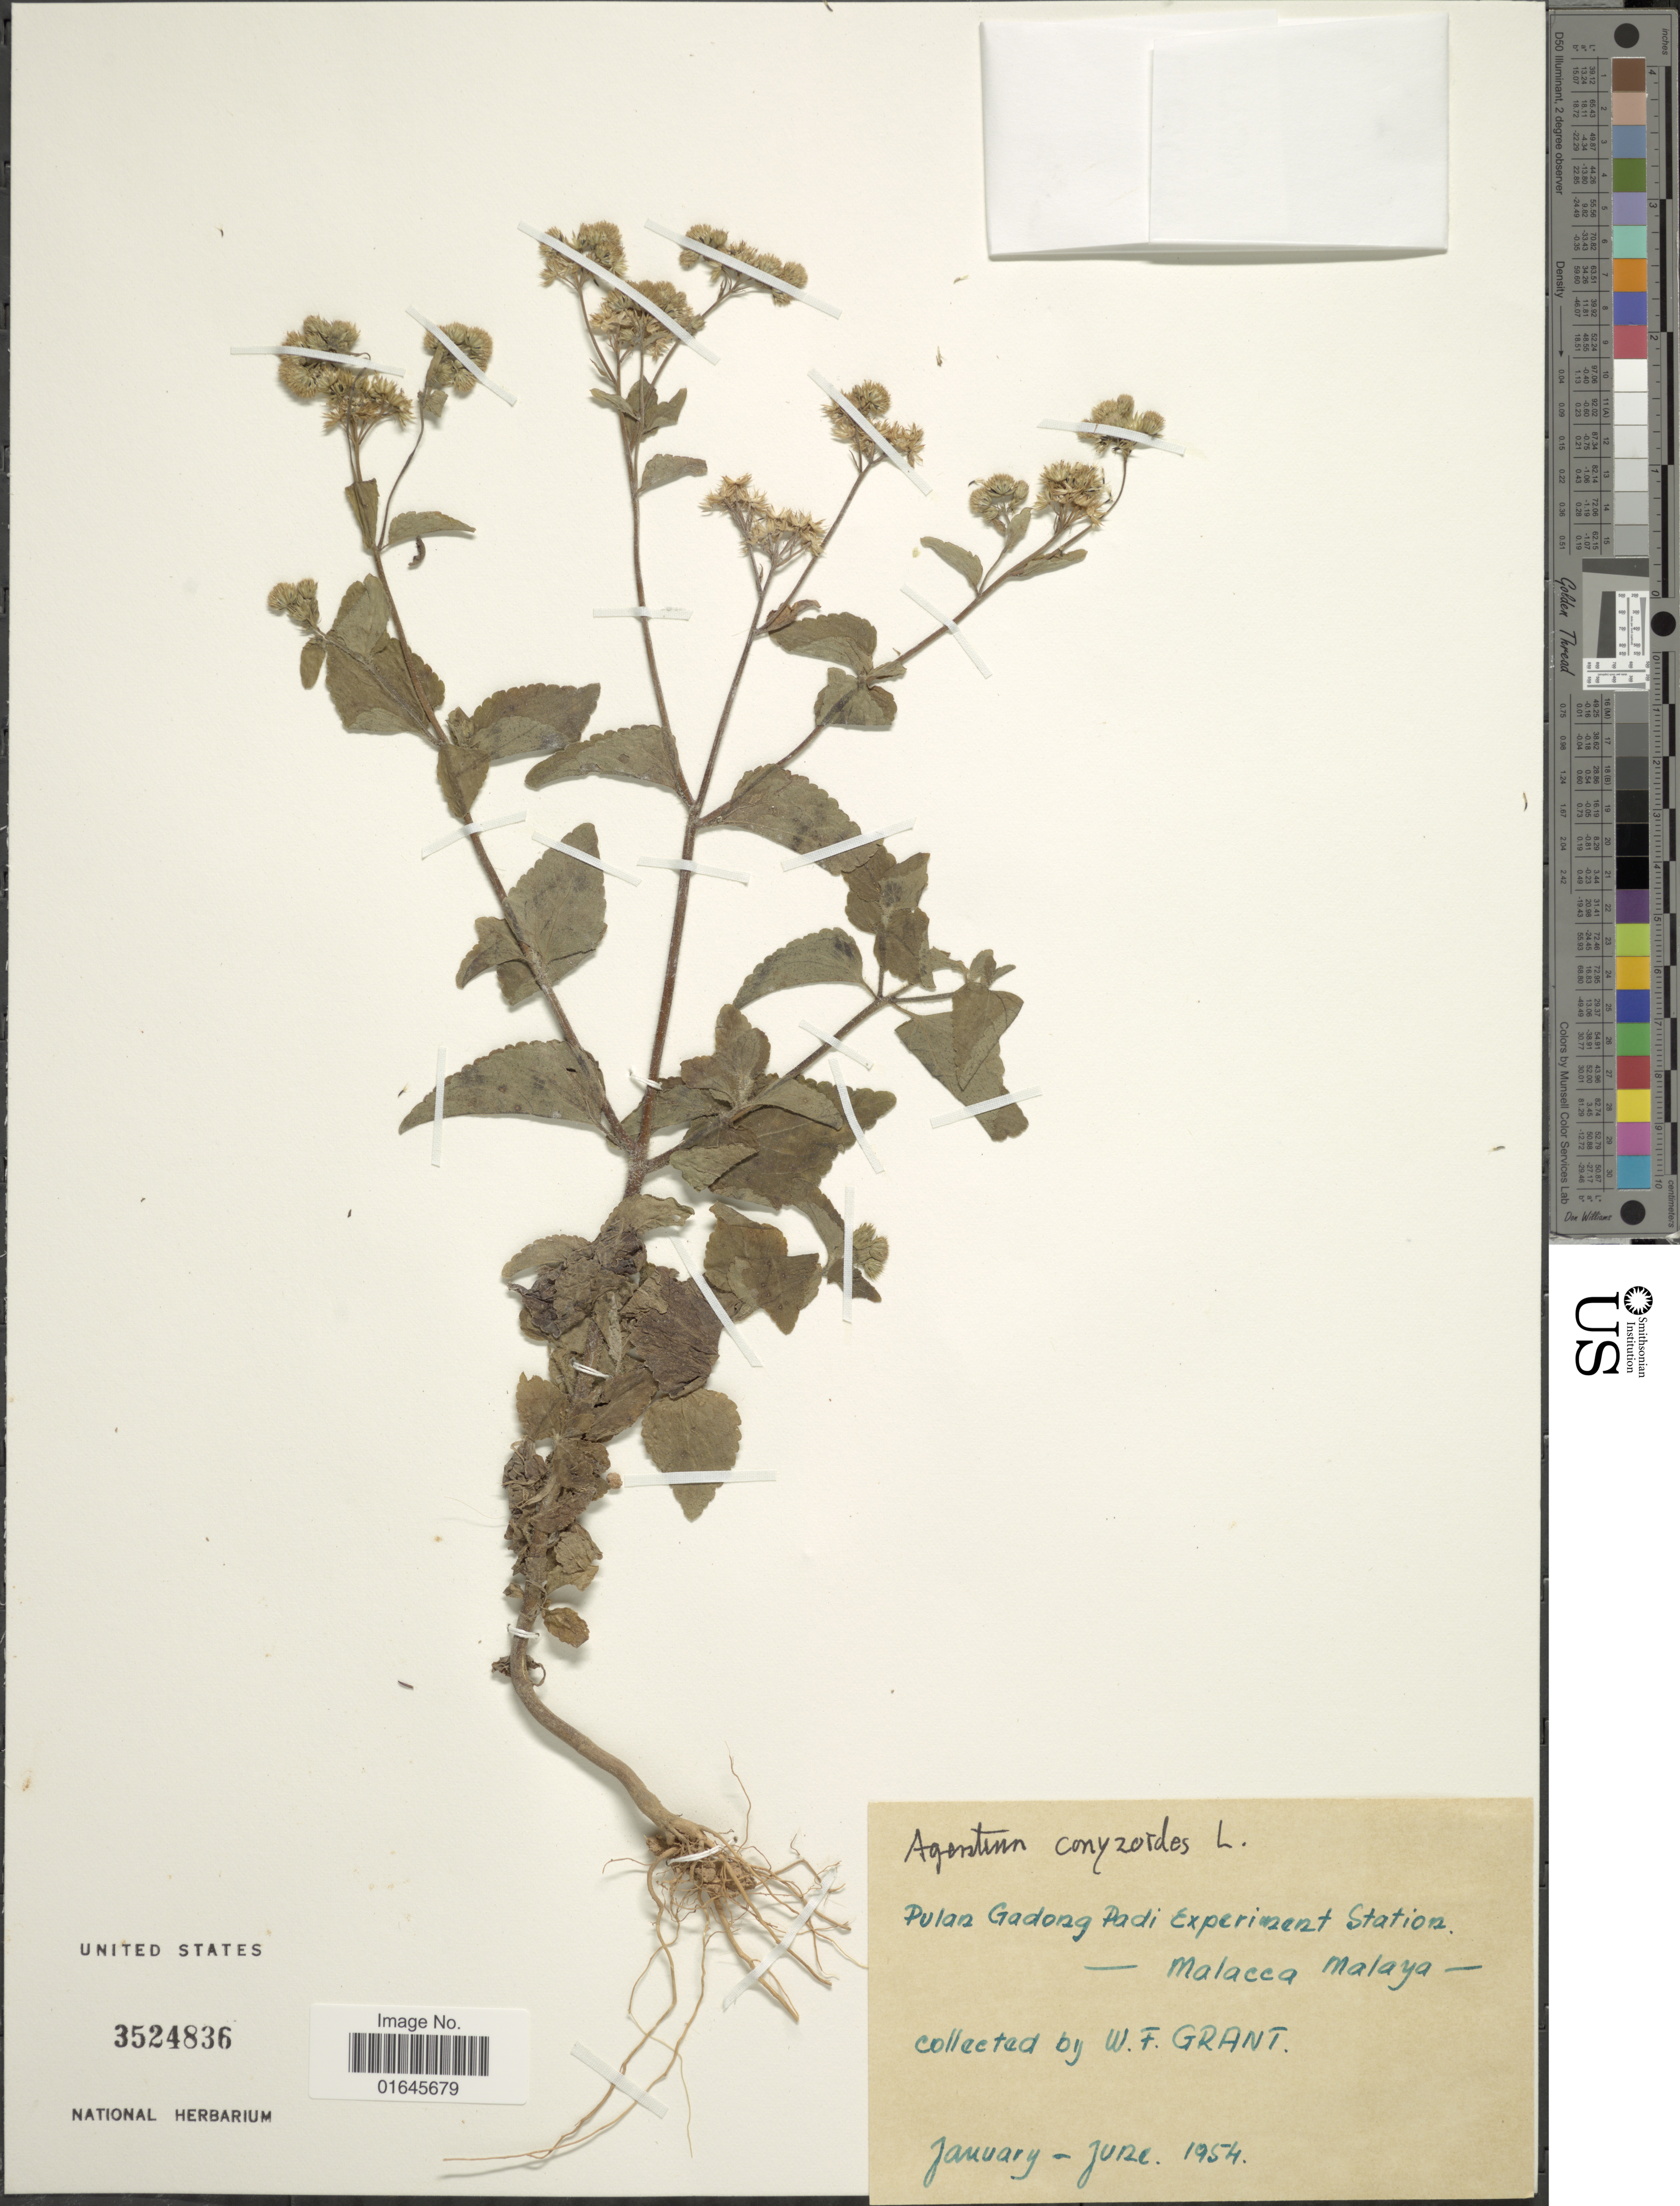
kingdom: Plantae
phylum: Tracheophyta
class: Magnoliopsida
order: Asterales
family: Asteraceae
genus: Ageratum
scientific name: Ageratum conyzoides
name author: L.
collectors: W. Grant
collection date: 1954-01/1954-06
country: Malaysia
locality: Malacca, Malaya, Pulan Gadong Padi Experiment Station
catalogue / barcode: US 3524836